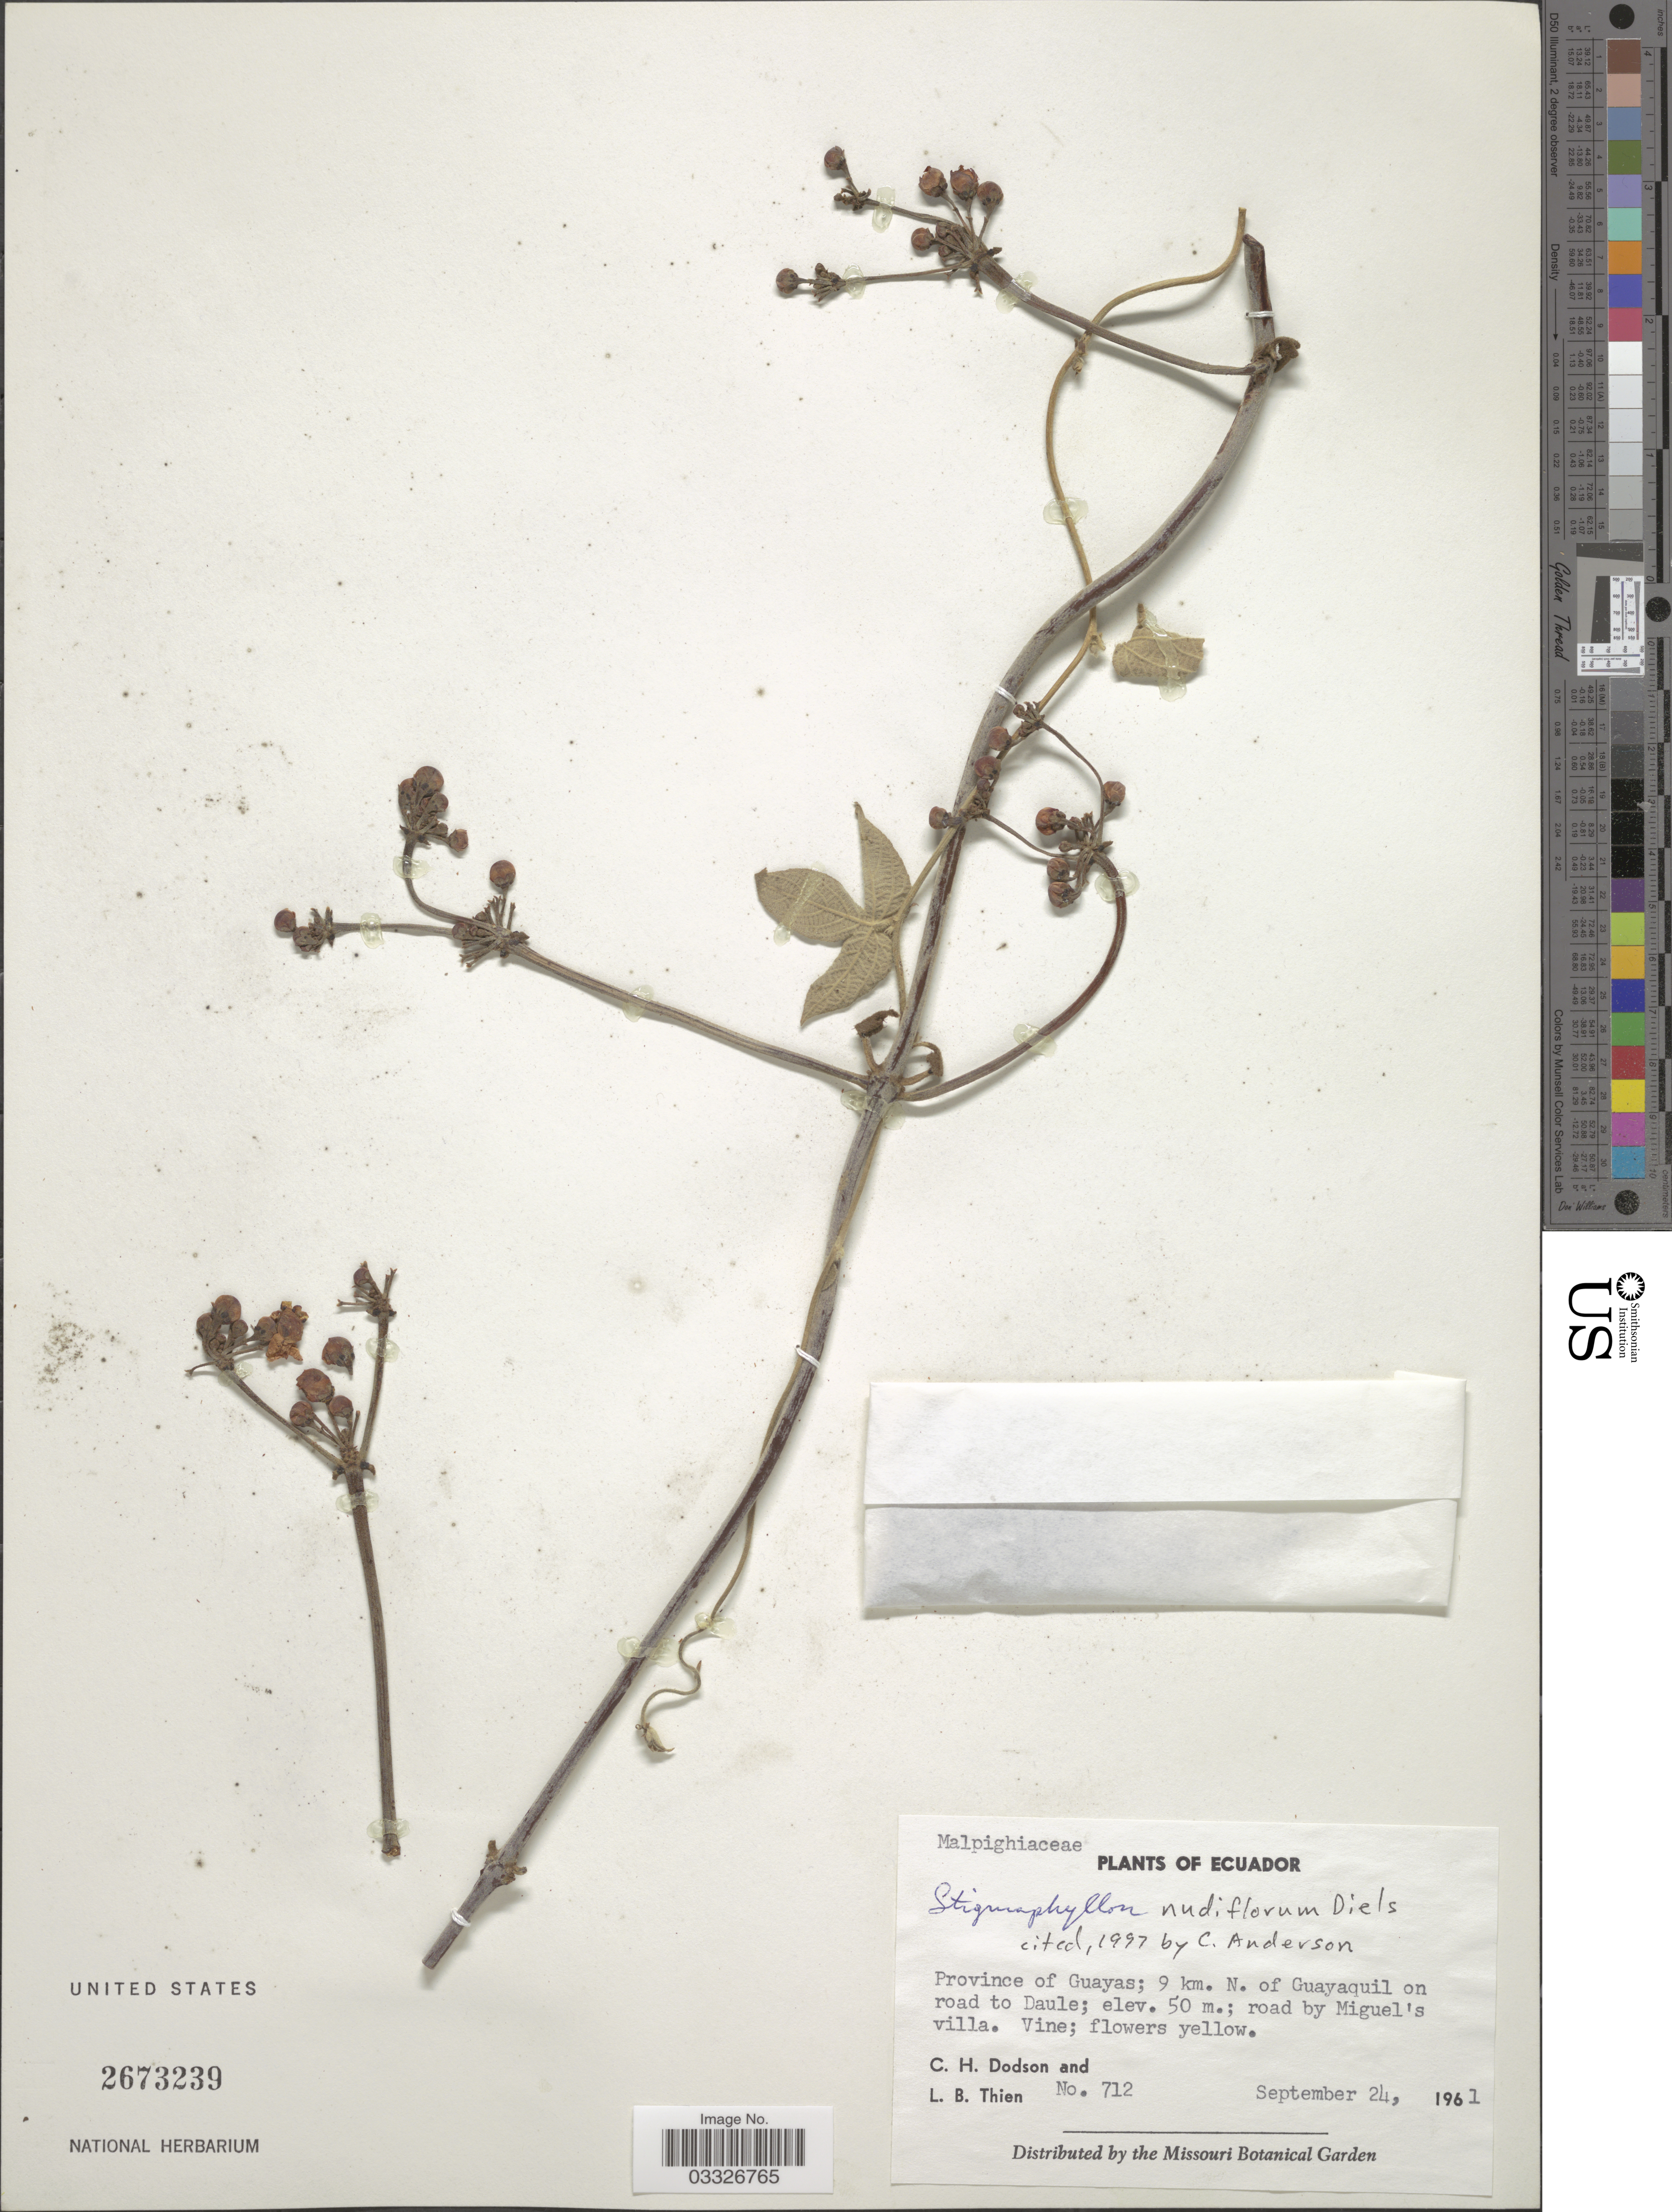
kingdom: Plantae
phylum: Tracheophyta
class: Magnoliopsida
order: Malpighiales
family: Malpighiaceae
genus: Stigmaphyllon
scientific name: Stigmaphyllon nudiflorum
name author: Diels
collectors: C. H. Dodson & L. Thien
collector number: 712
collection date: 1961-09-24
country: Ecuador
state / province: Guayas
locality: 9 km. N. of Guayaquil on road to Daule; road by Miguel's villa.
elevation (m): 50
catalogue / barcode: US 2673239